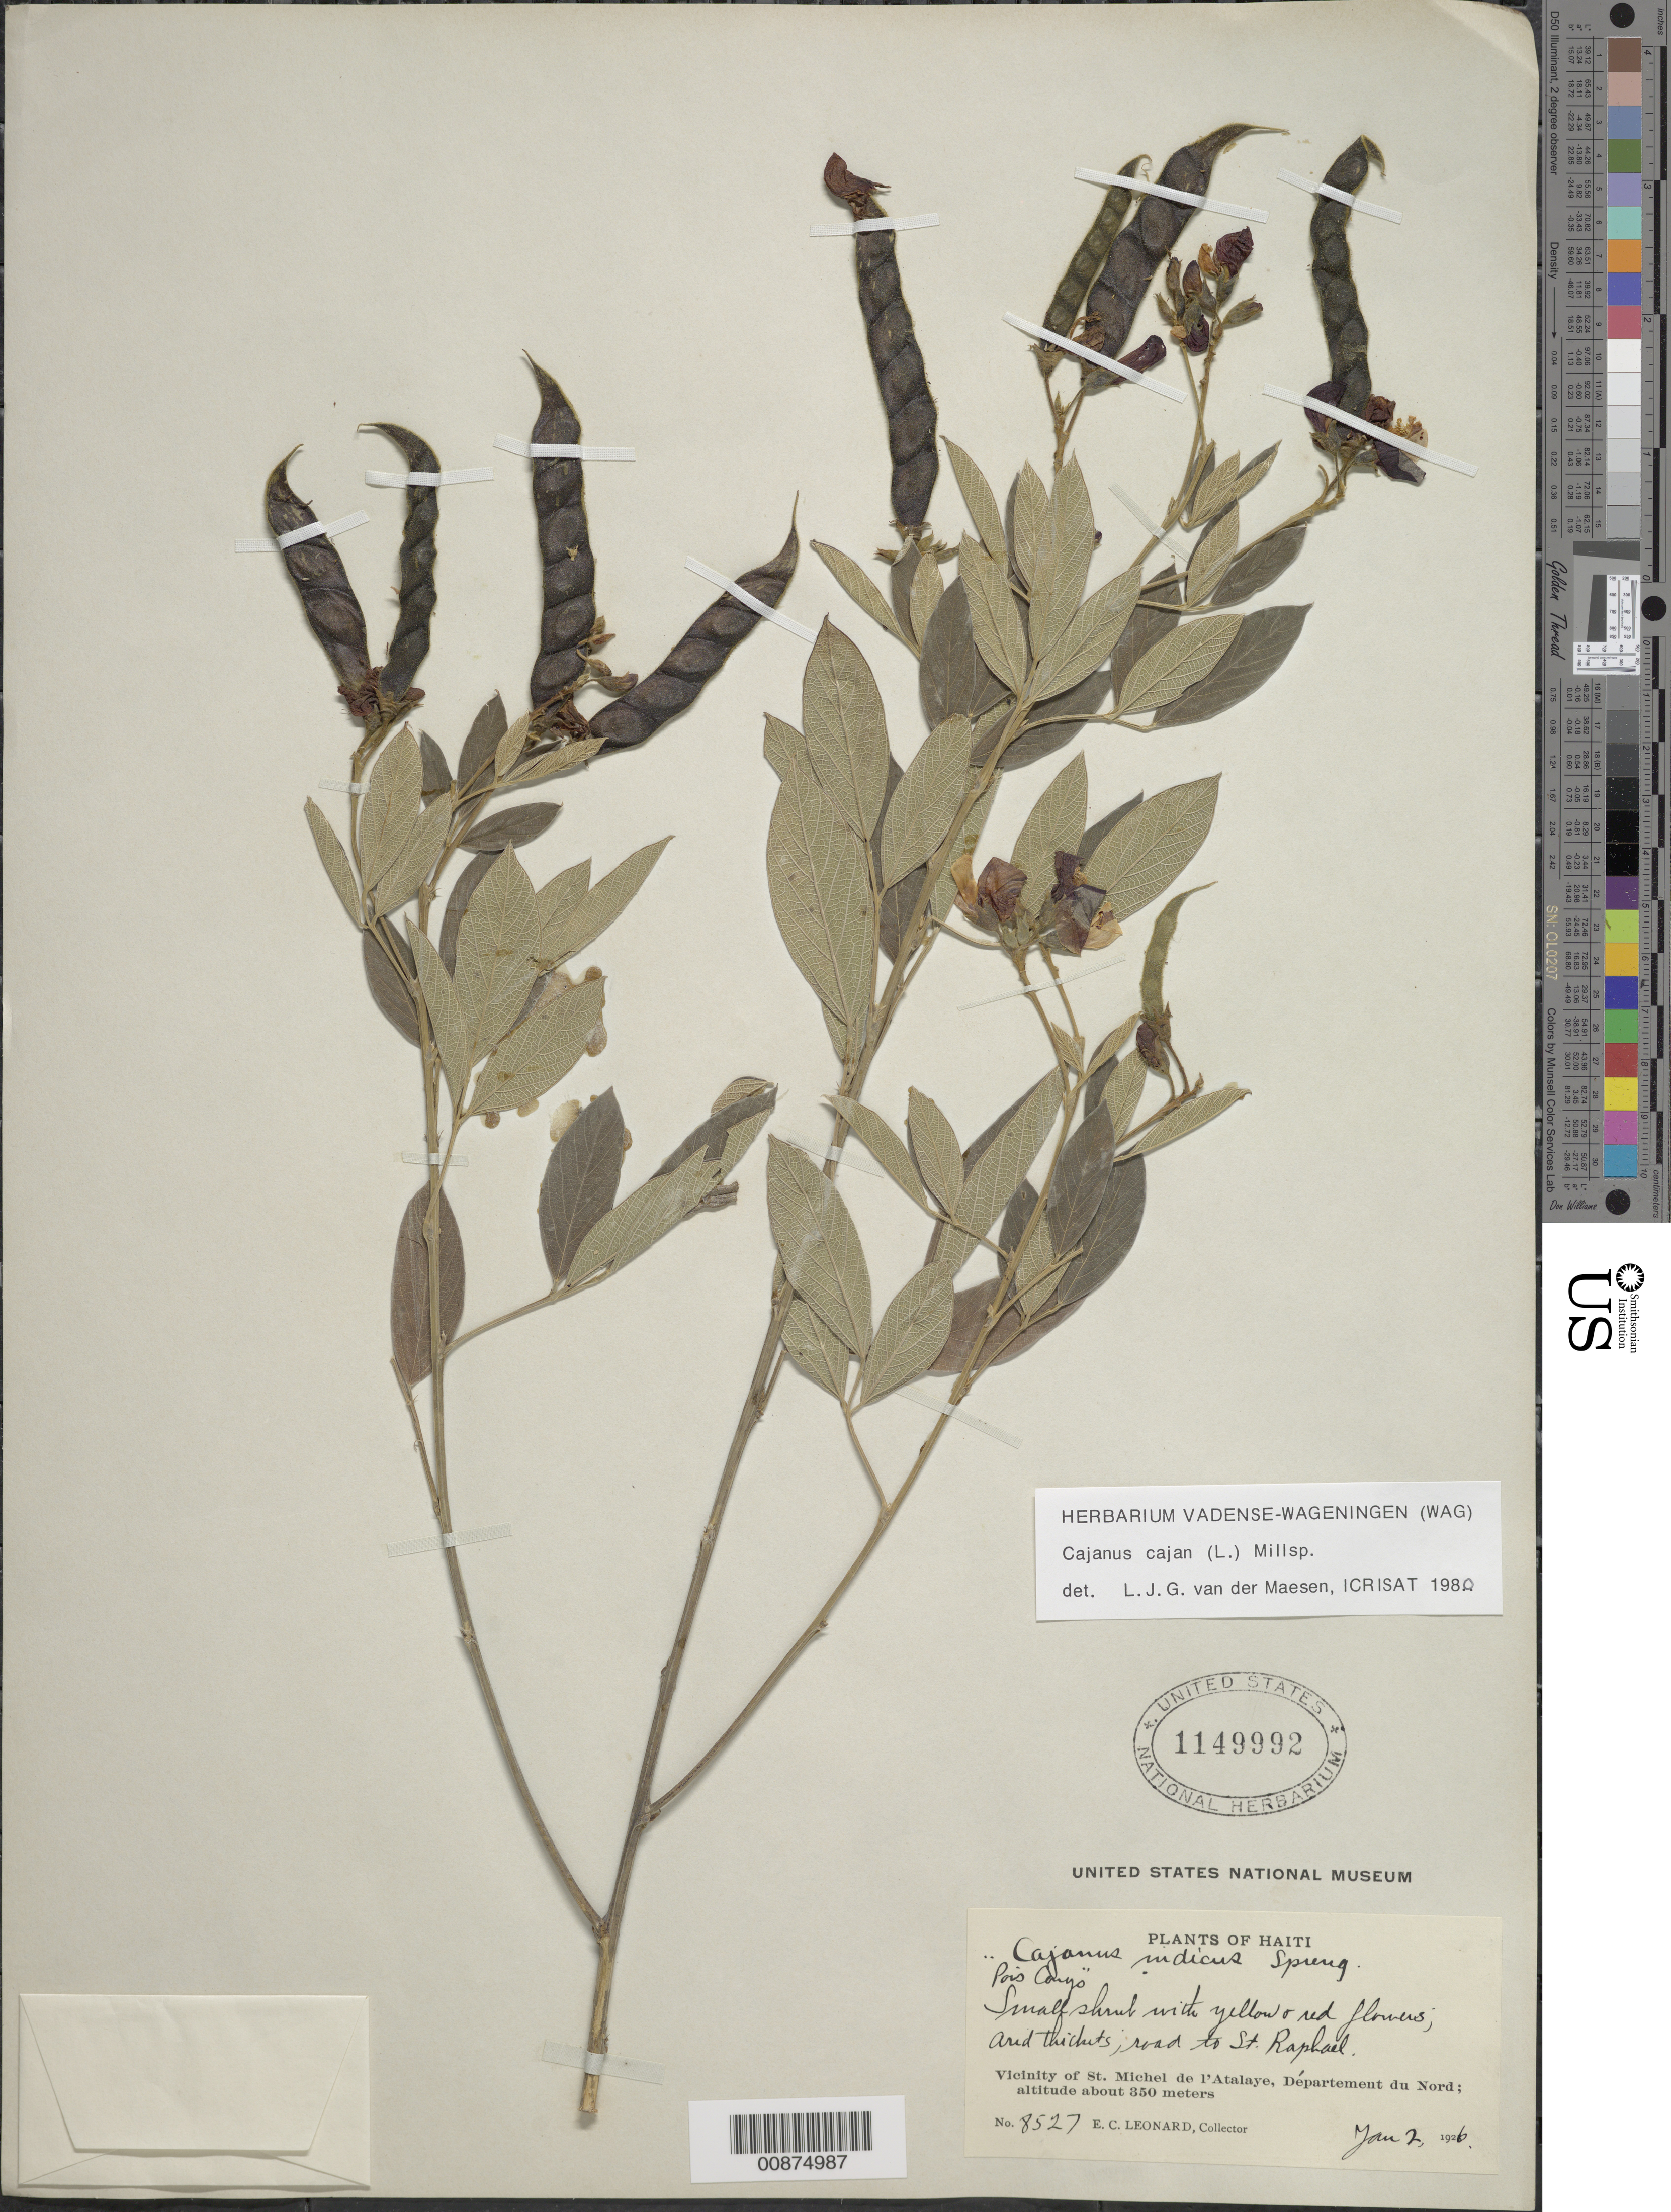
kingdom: Plantae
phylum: Tracheophyta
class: Magnoliopsida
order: Fabales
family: Fabaceae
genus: Cajanus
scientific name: Cajanus cajan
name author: (L.) Huth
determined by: Van Der Maesen, L. J. G., (WAG), Wageningen University (Netherlands)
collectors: E. C. Leonard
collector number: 8527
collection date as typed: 02 Jan 1926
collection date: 1926-01-02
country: Haiti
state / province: Nord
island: Hispaniola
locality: Vicinity of St. Michel de l'Atalaye, road to St. Raphael.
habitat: Arid thickets.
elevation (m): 350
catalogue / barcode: US 1149992